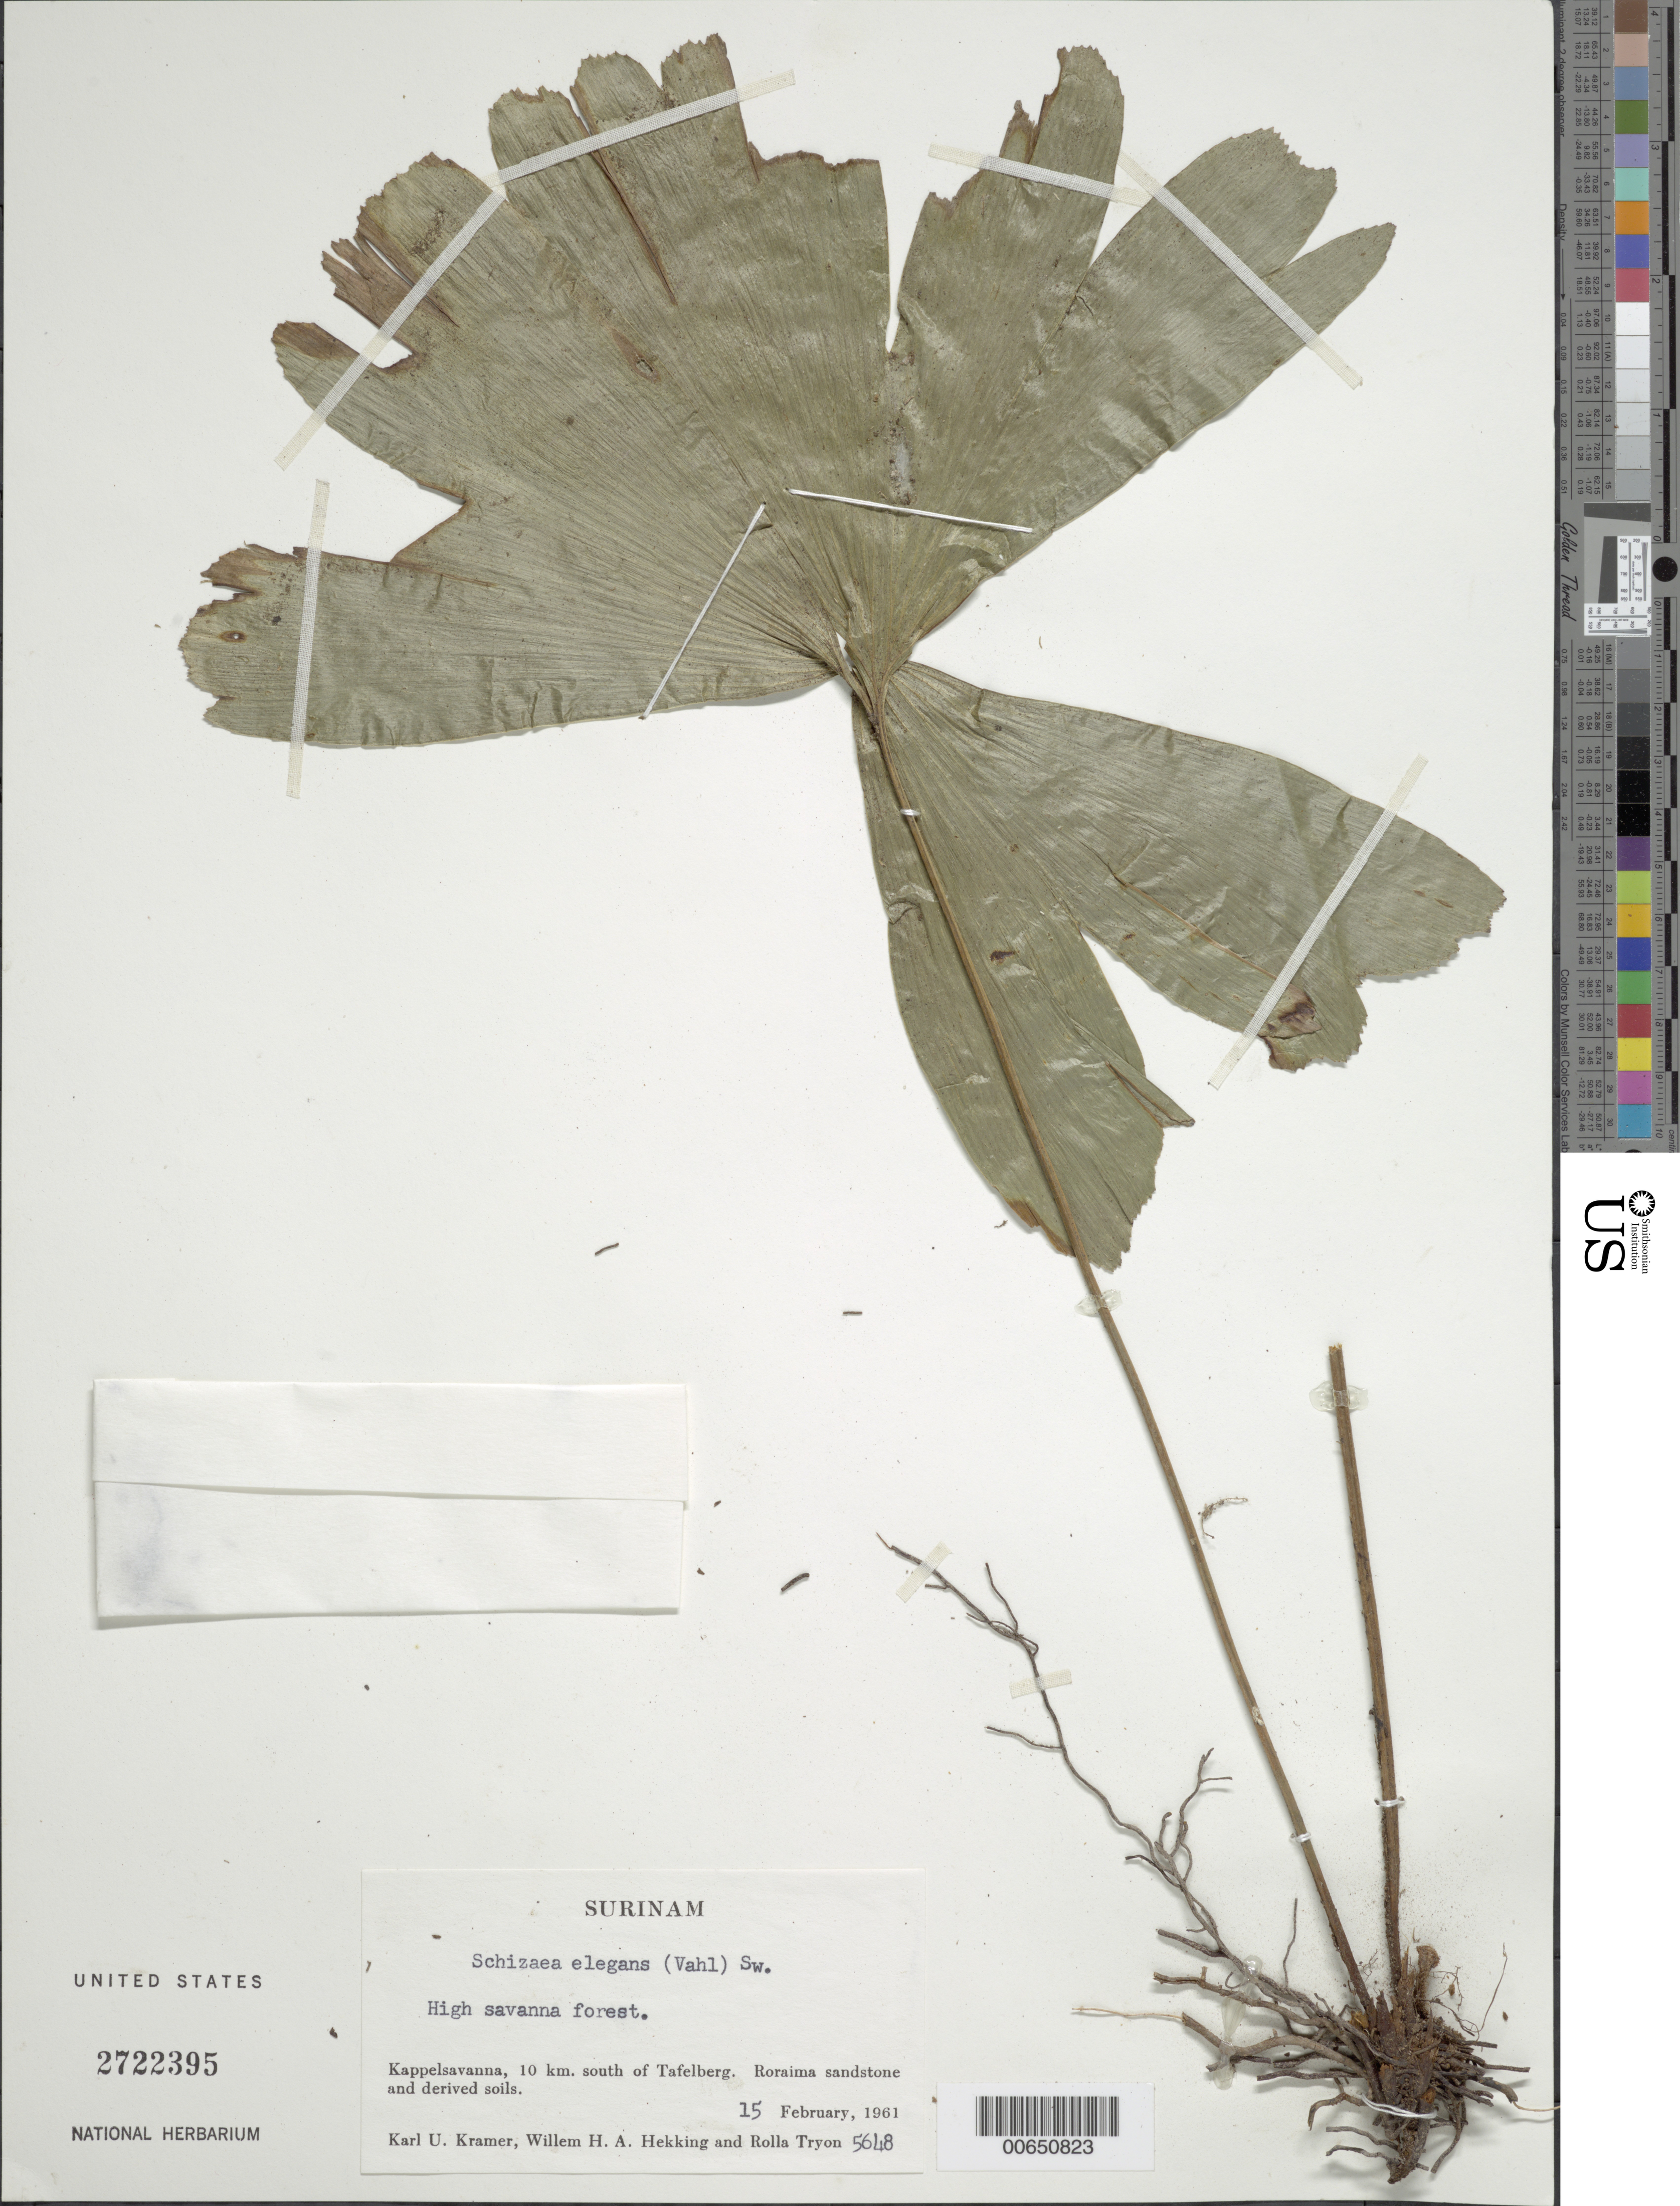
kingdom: Plantae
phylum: Tracheophyta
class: Polypodiopsida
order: Schizaeales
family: Schizaeaceae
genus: Schizaea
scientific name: Schizaea elegans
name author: (Vahl) Sw.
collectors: K. U. Kramer, W. H. A. Hekking & R. M. Tryon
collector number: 5648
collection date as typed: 15-Feb-61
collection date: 1961-02-15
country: Suriname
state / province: Saramacca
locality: Kappelsavanna, 10 km S of Tafelberg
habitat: High savanna forest on Roraima sandstone and derived soils.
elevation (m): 300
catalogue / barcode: US 2722395